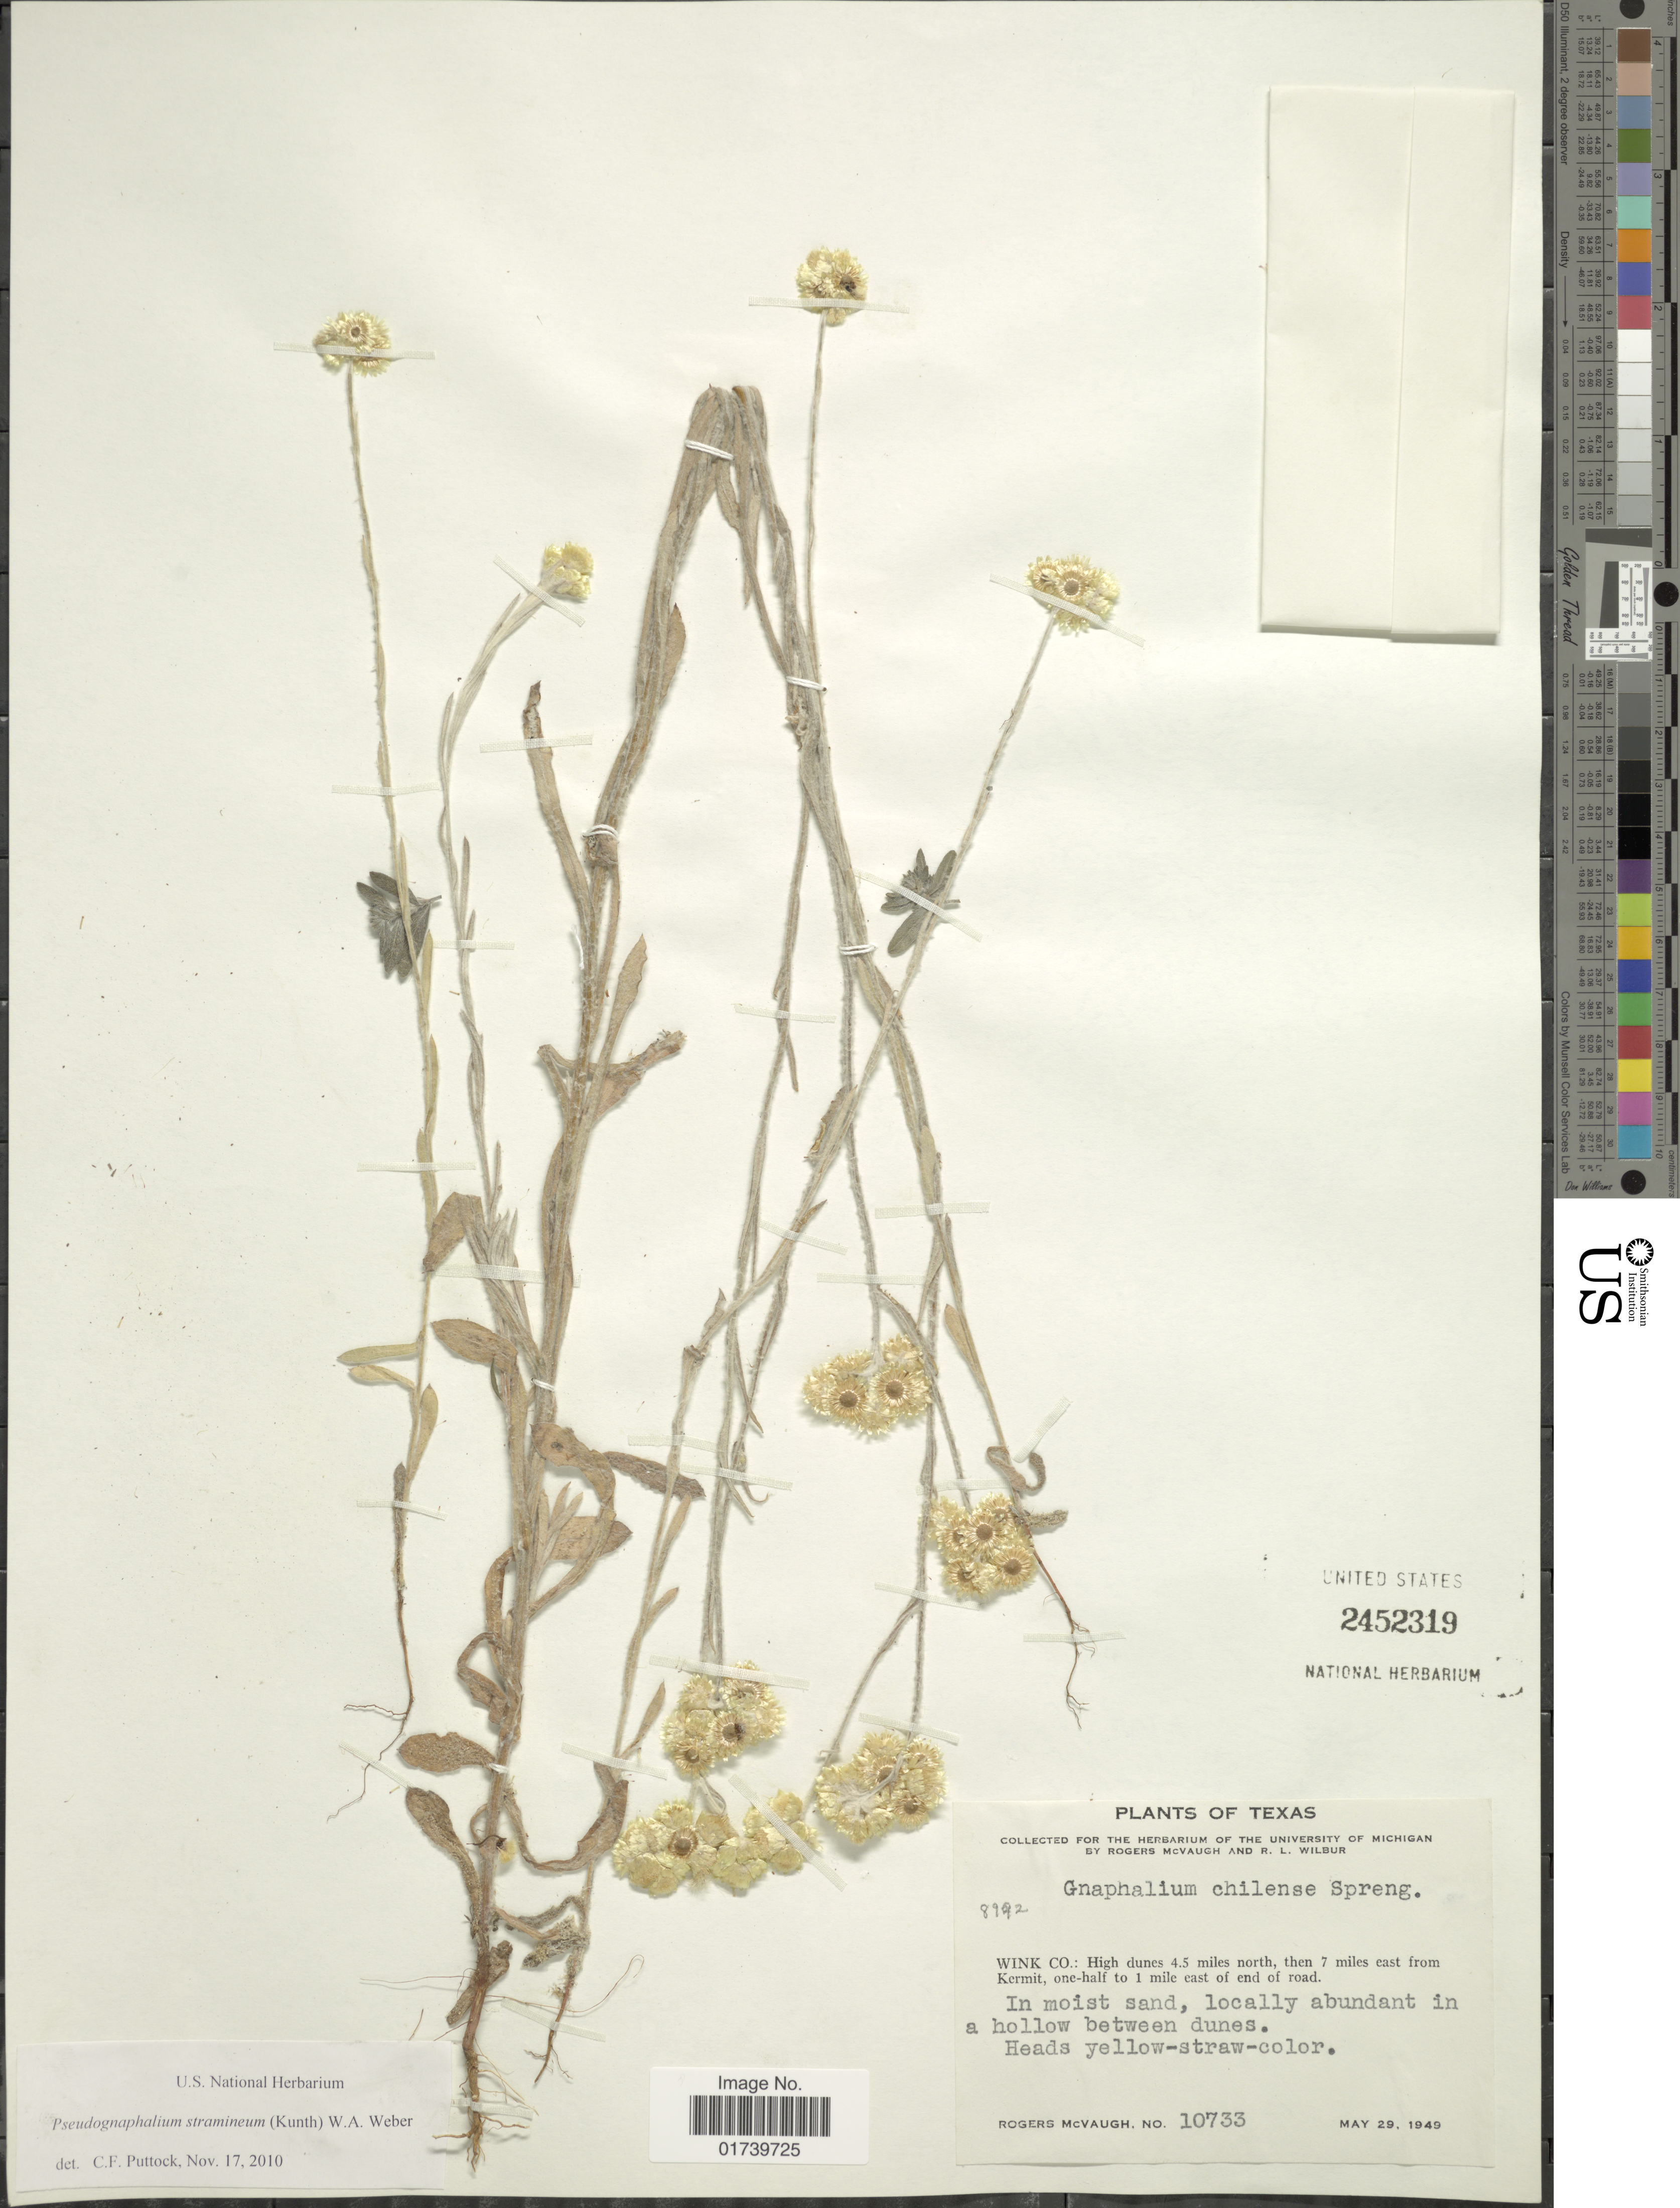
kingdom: Plantae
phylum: Tracheophyta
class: Magnoliopsida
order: Asterales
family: Asteraceae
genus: Pseudognaphalium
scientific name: Pseudognaphalium stramineum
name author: (Kunth) Anderb.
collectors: R. McVaugh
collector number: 10733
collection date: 1949-05-29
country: United States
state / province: Texas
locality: Wink Co.: High dunes 4.5 miles north, the 7 miles east from Kermit, one-half to 1 mile east of end of road.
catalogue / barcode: US 2452319